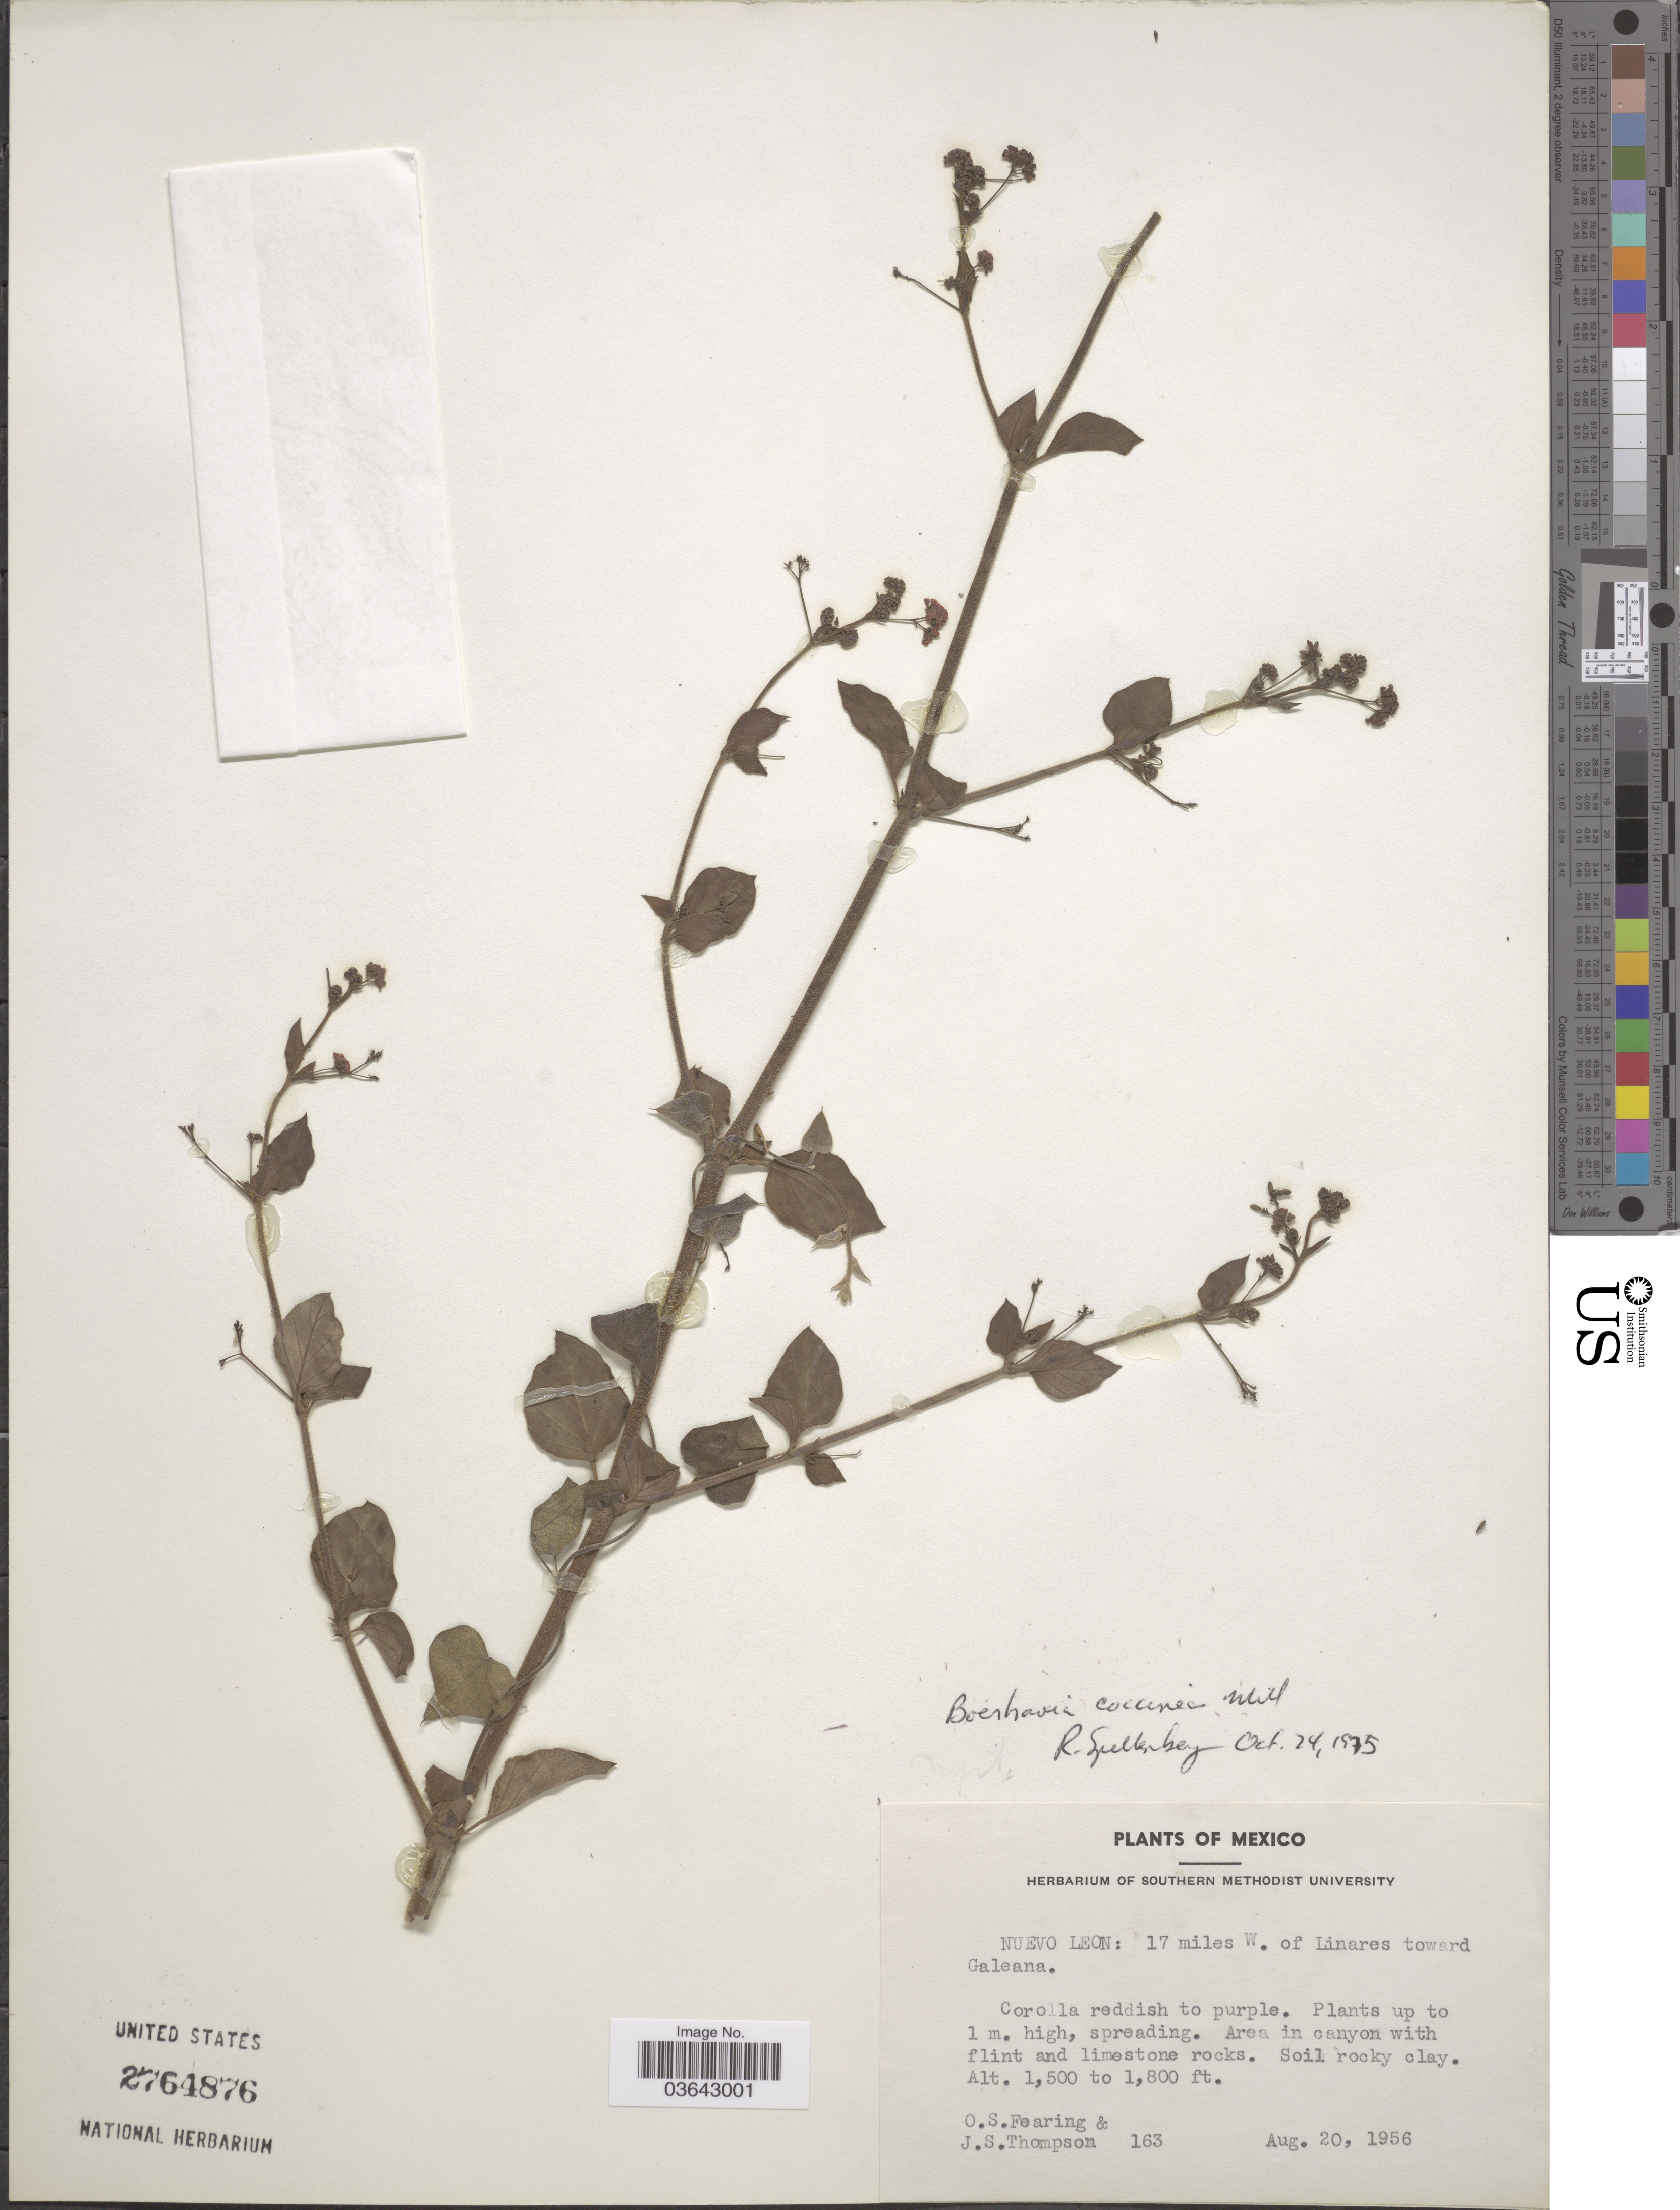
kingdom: Plantae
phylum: Tracheophyta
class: Magnoliopsida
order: Caryophyllales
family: Nyctaginaceae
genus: Boerhavia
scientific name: Boerhavia coccinea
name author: Mill.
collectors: O. S. Fearing & J. S. Thompson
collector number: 163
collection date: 1956-08-20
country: Mexico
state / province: Nuevo León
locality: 17 miles W. of Linares toward Galeana.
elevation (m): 457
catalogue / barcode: US 2764876